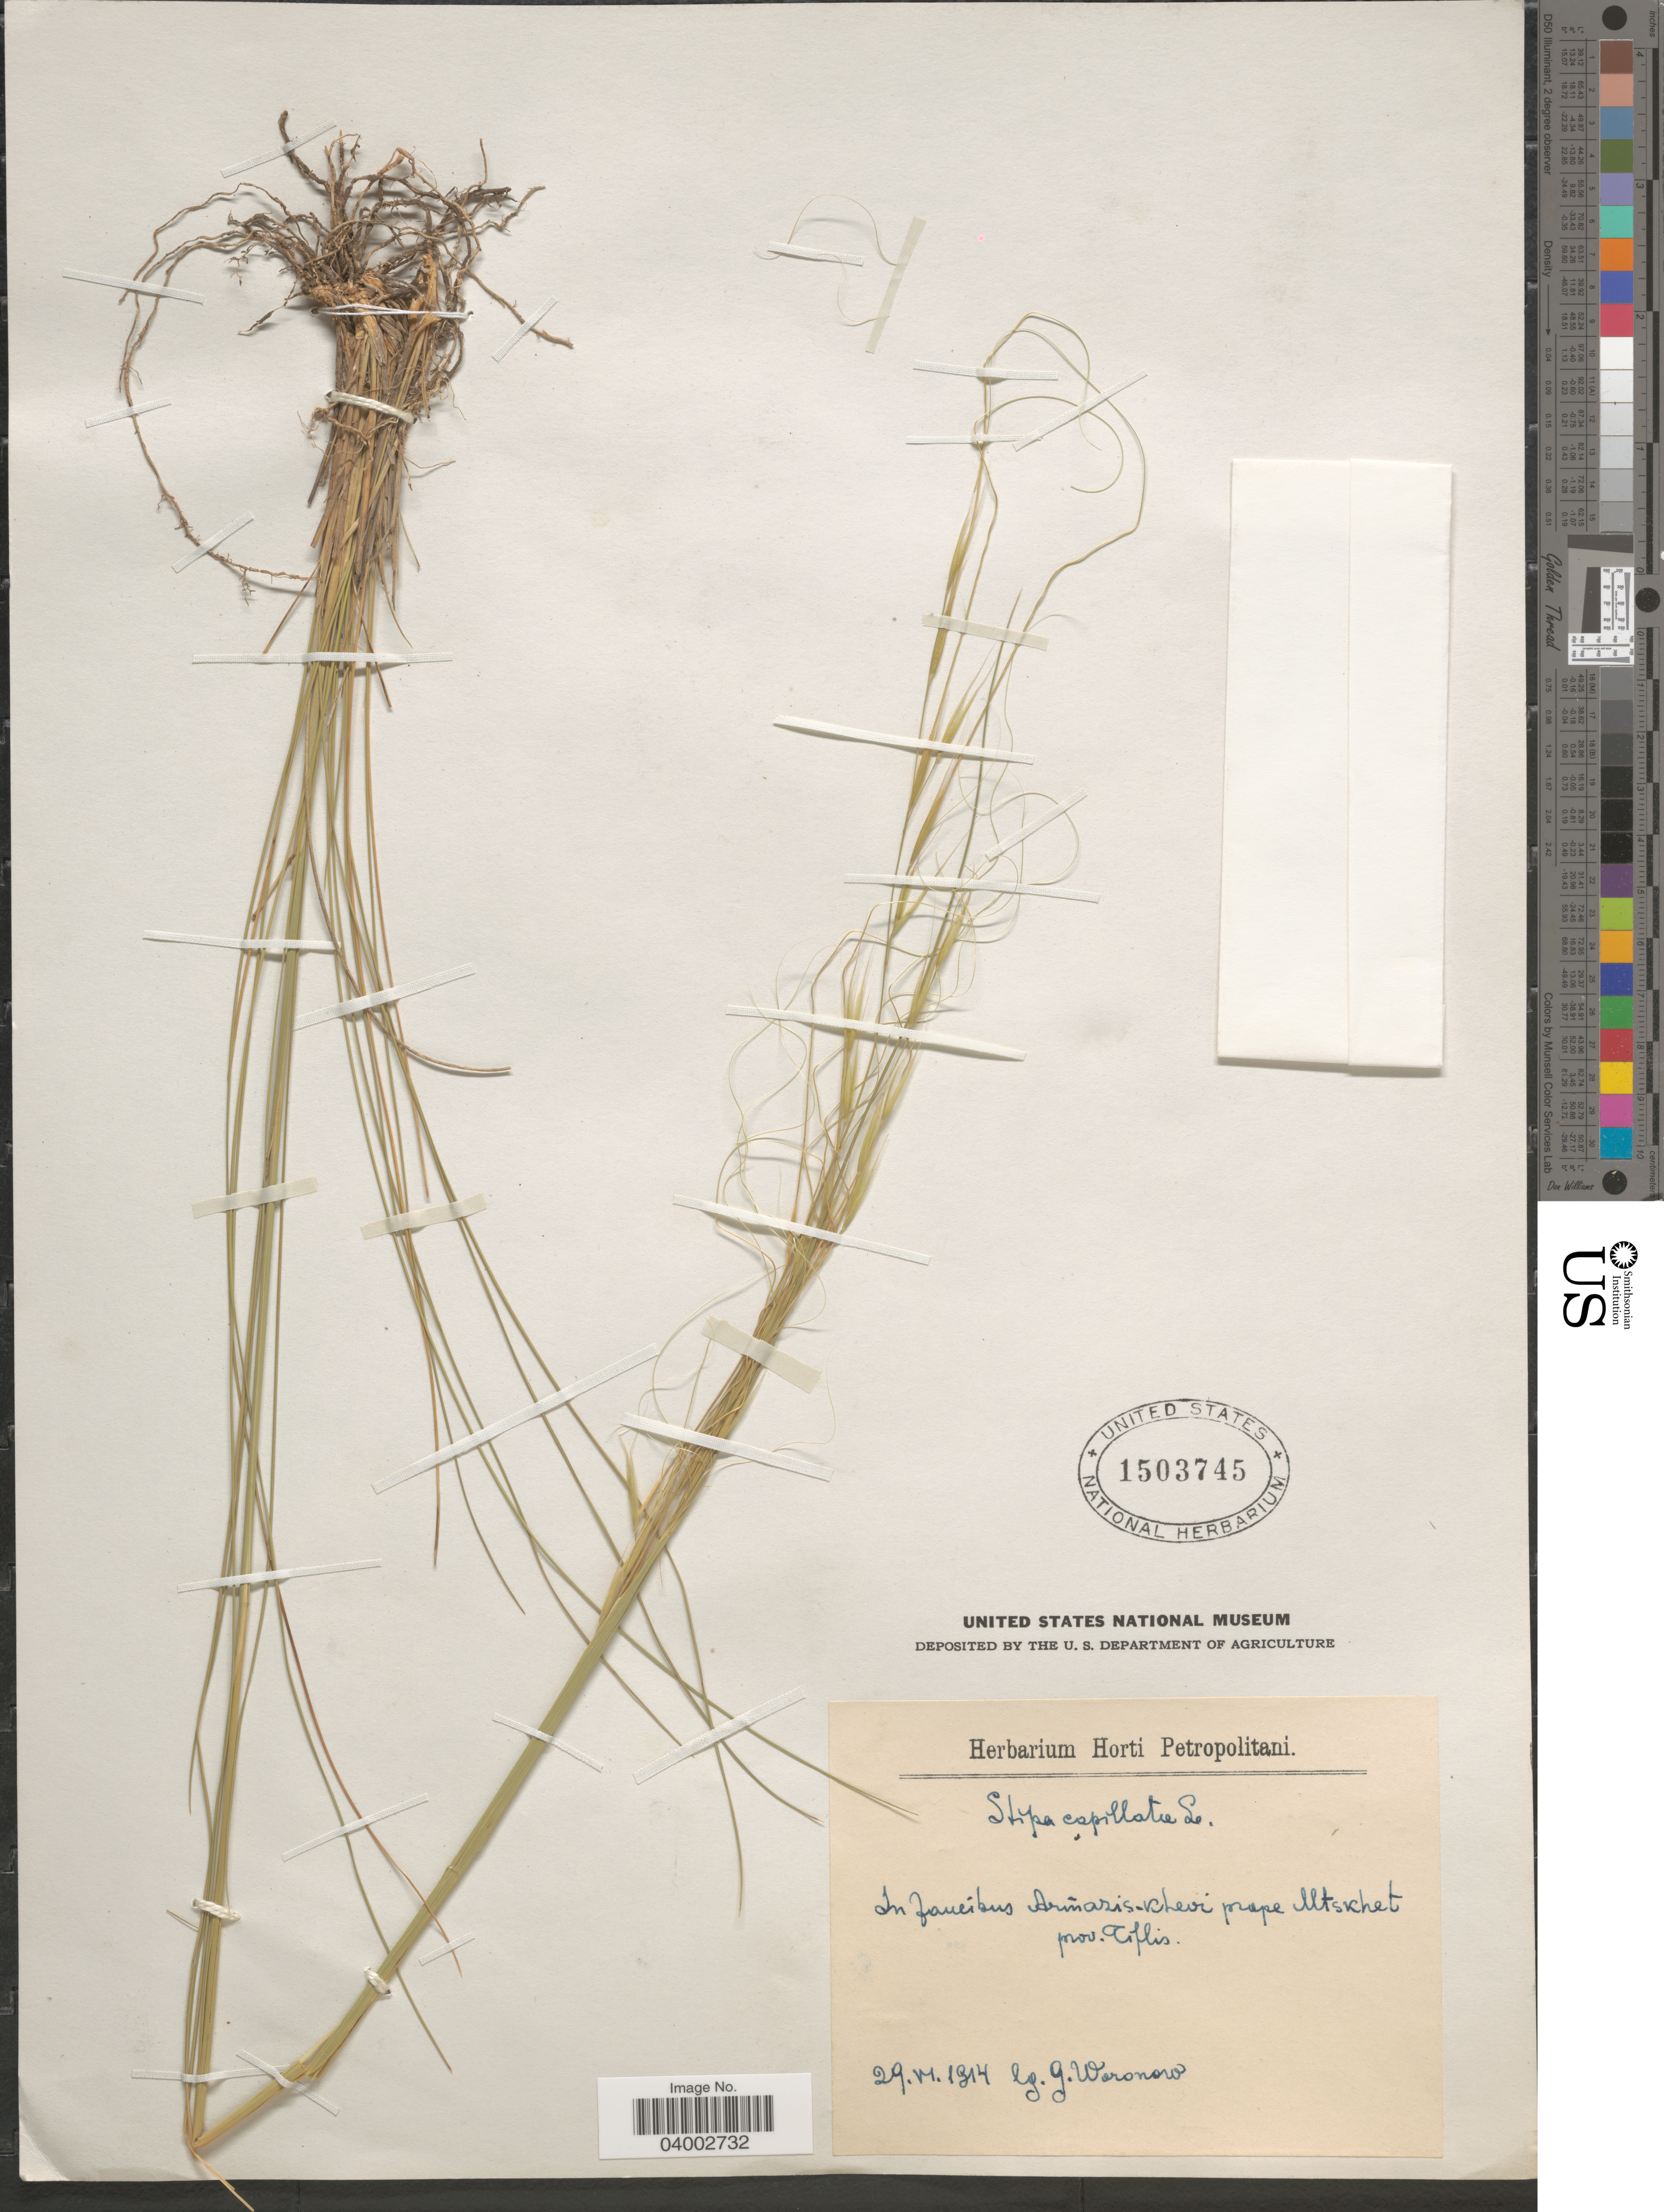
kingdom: Plantae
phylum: Tracheophyta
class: Liliopsida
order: Poales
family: Poaceae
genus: Stipa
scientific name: Stipa capillata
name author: L.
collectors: G. Woronow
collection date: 1914-06-29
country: Georgia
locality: In faucibus Armazis-Khevi prope Utsket prov. Tiflis.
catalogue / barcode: US 1503745